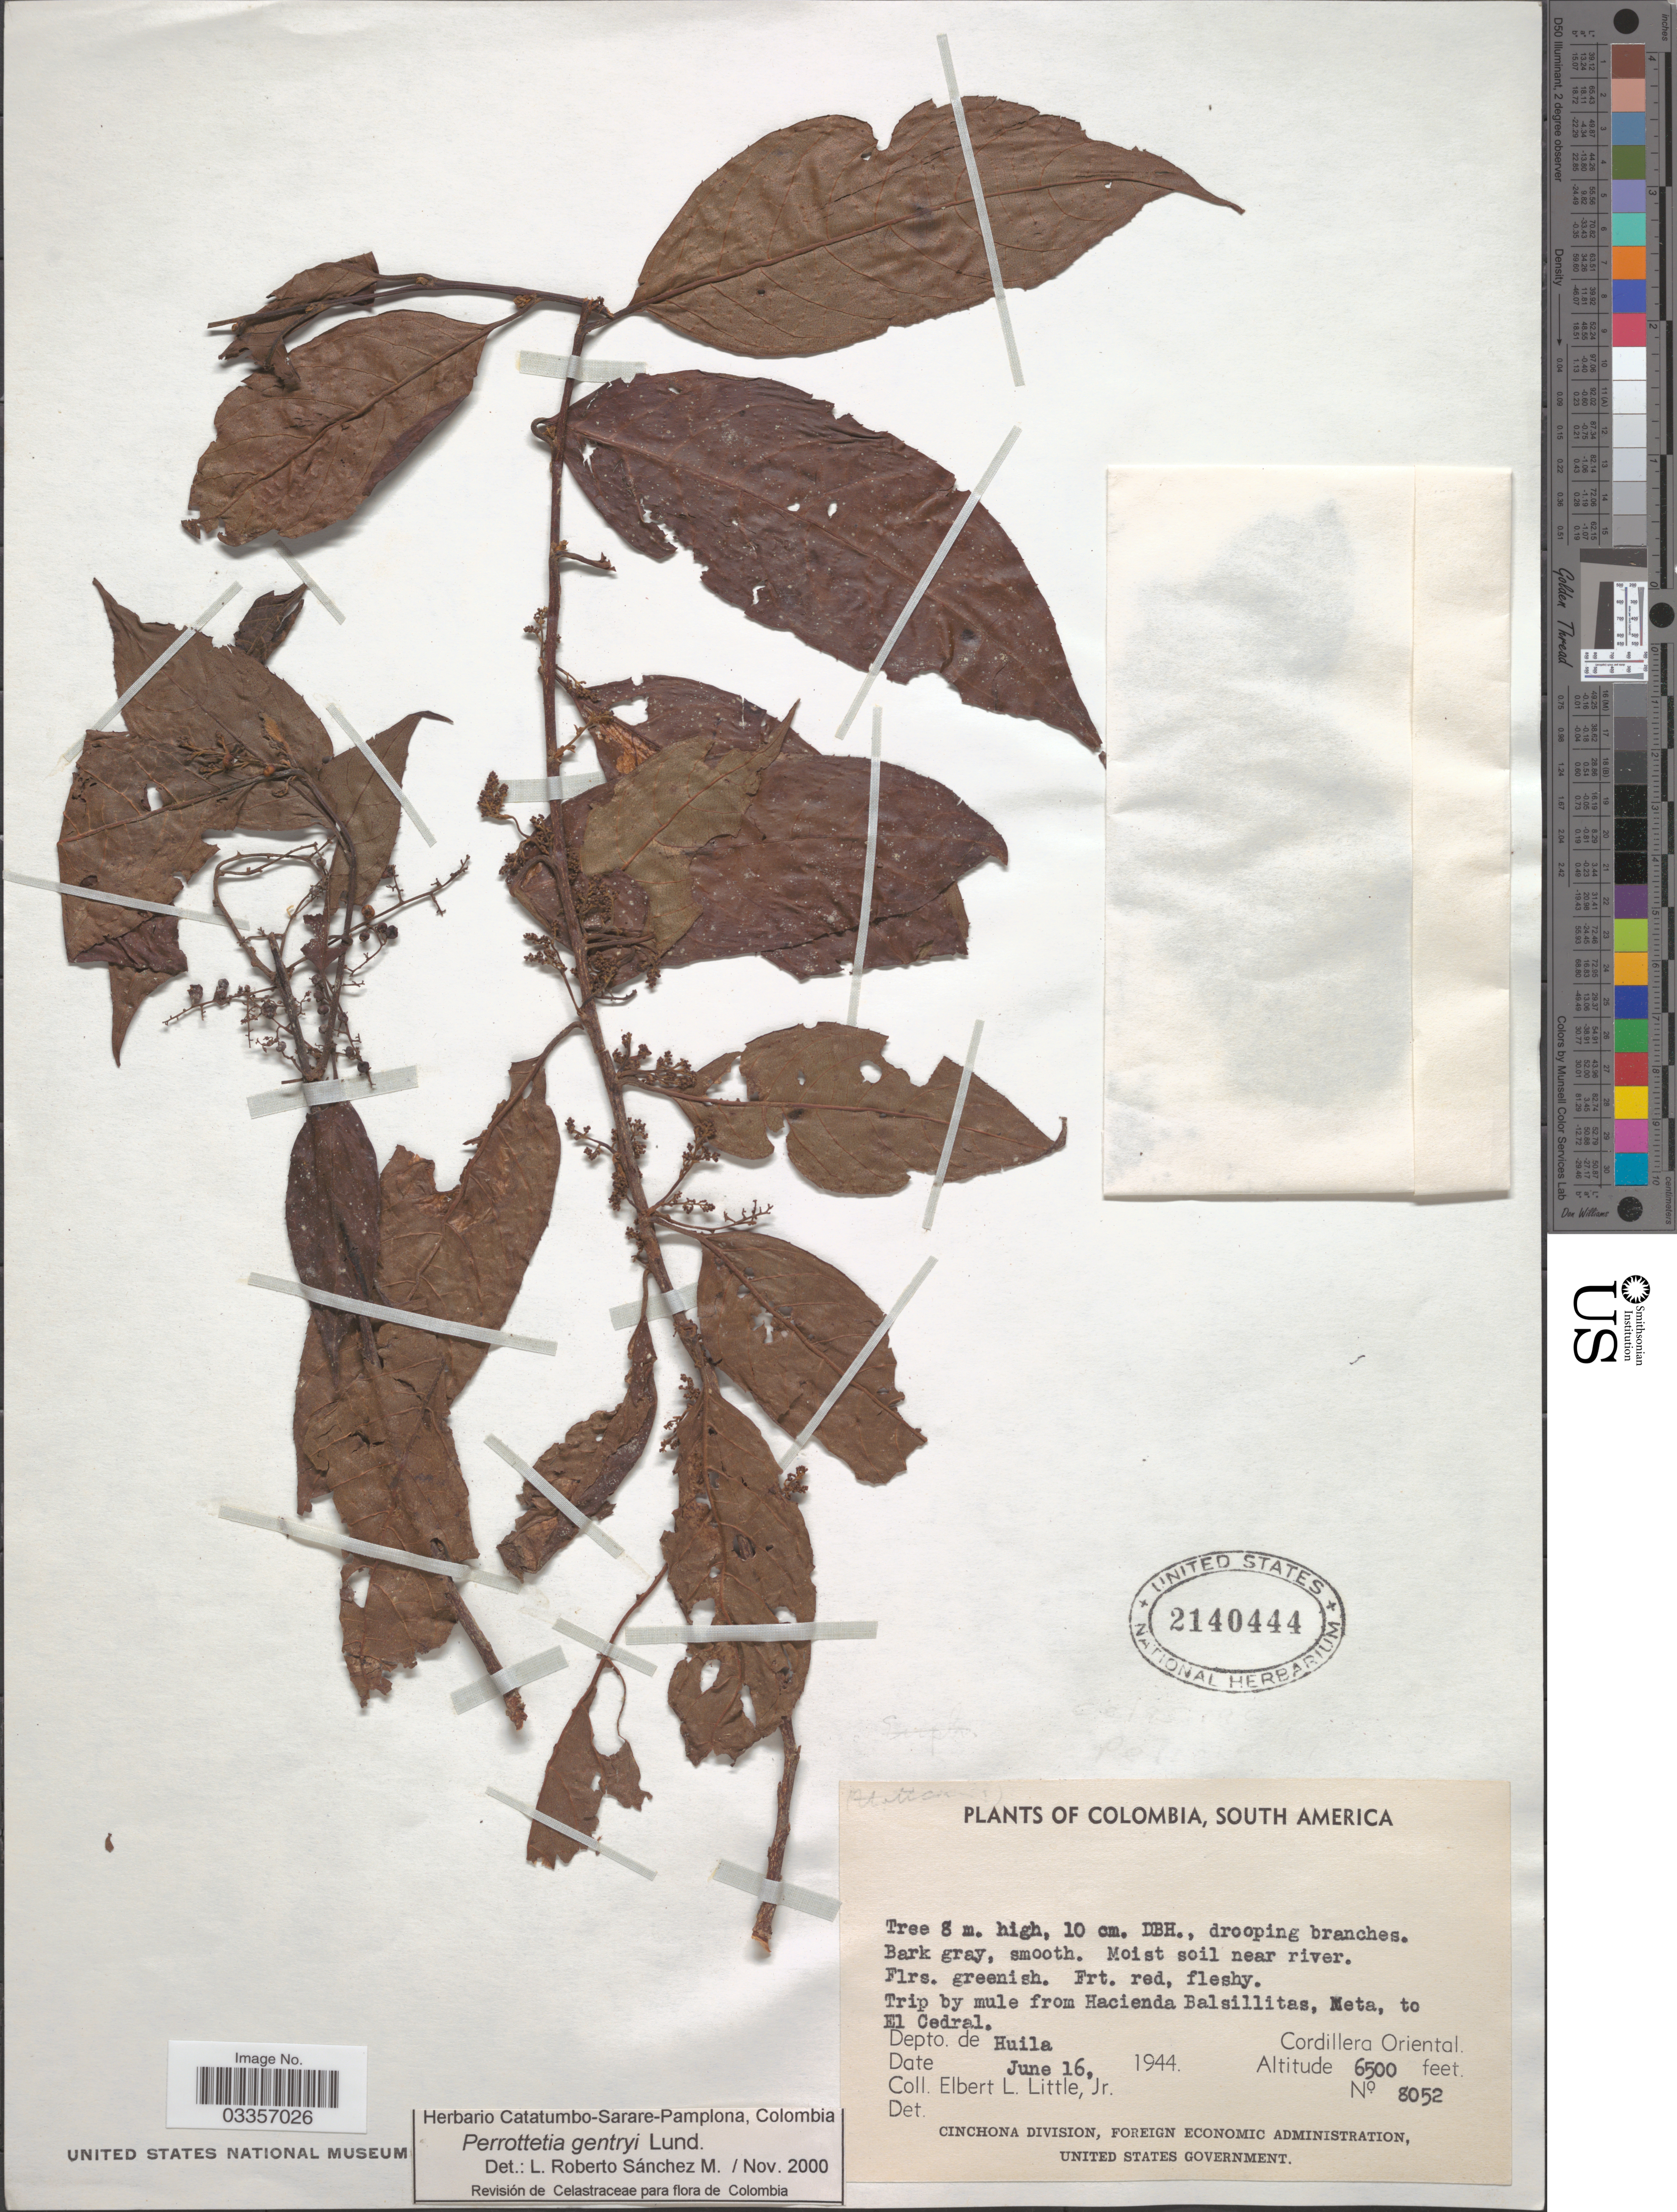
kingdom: Plantae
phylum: Tracheophyta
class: Magnoliopsida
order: Huerteales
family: Dipentodontaceae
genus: Perrottetia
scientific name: Perrottetia gentryi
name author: Lundell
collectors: E. L. Little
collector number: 8052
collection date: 1944-06-16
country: Colombia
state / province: Huila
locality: Trip by mule from Hacienda Balsillitas, Meta, to El Cedral. Depto. de Huila, Cordillera Oriental.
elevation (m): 1981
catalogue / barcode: US 2140444